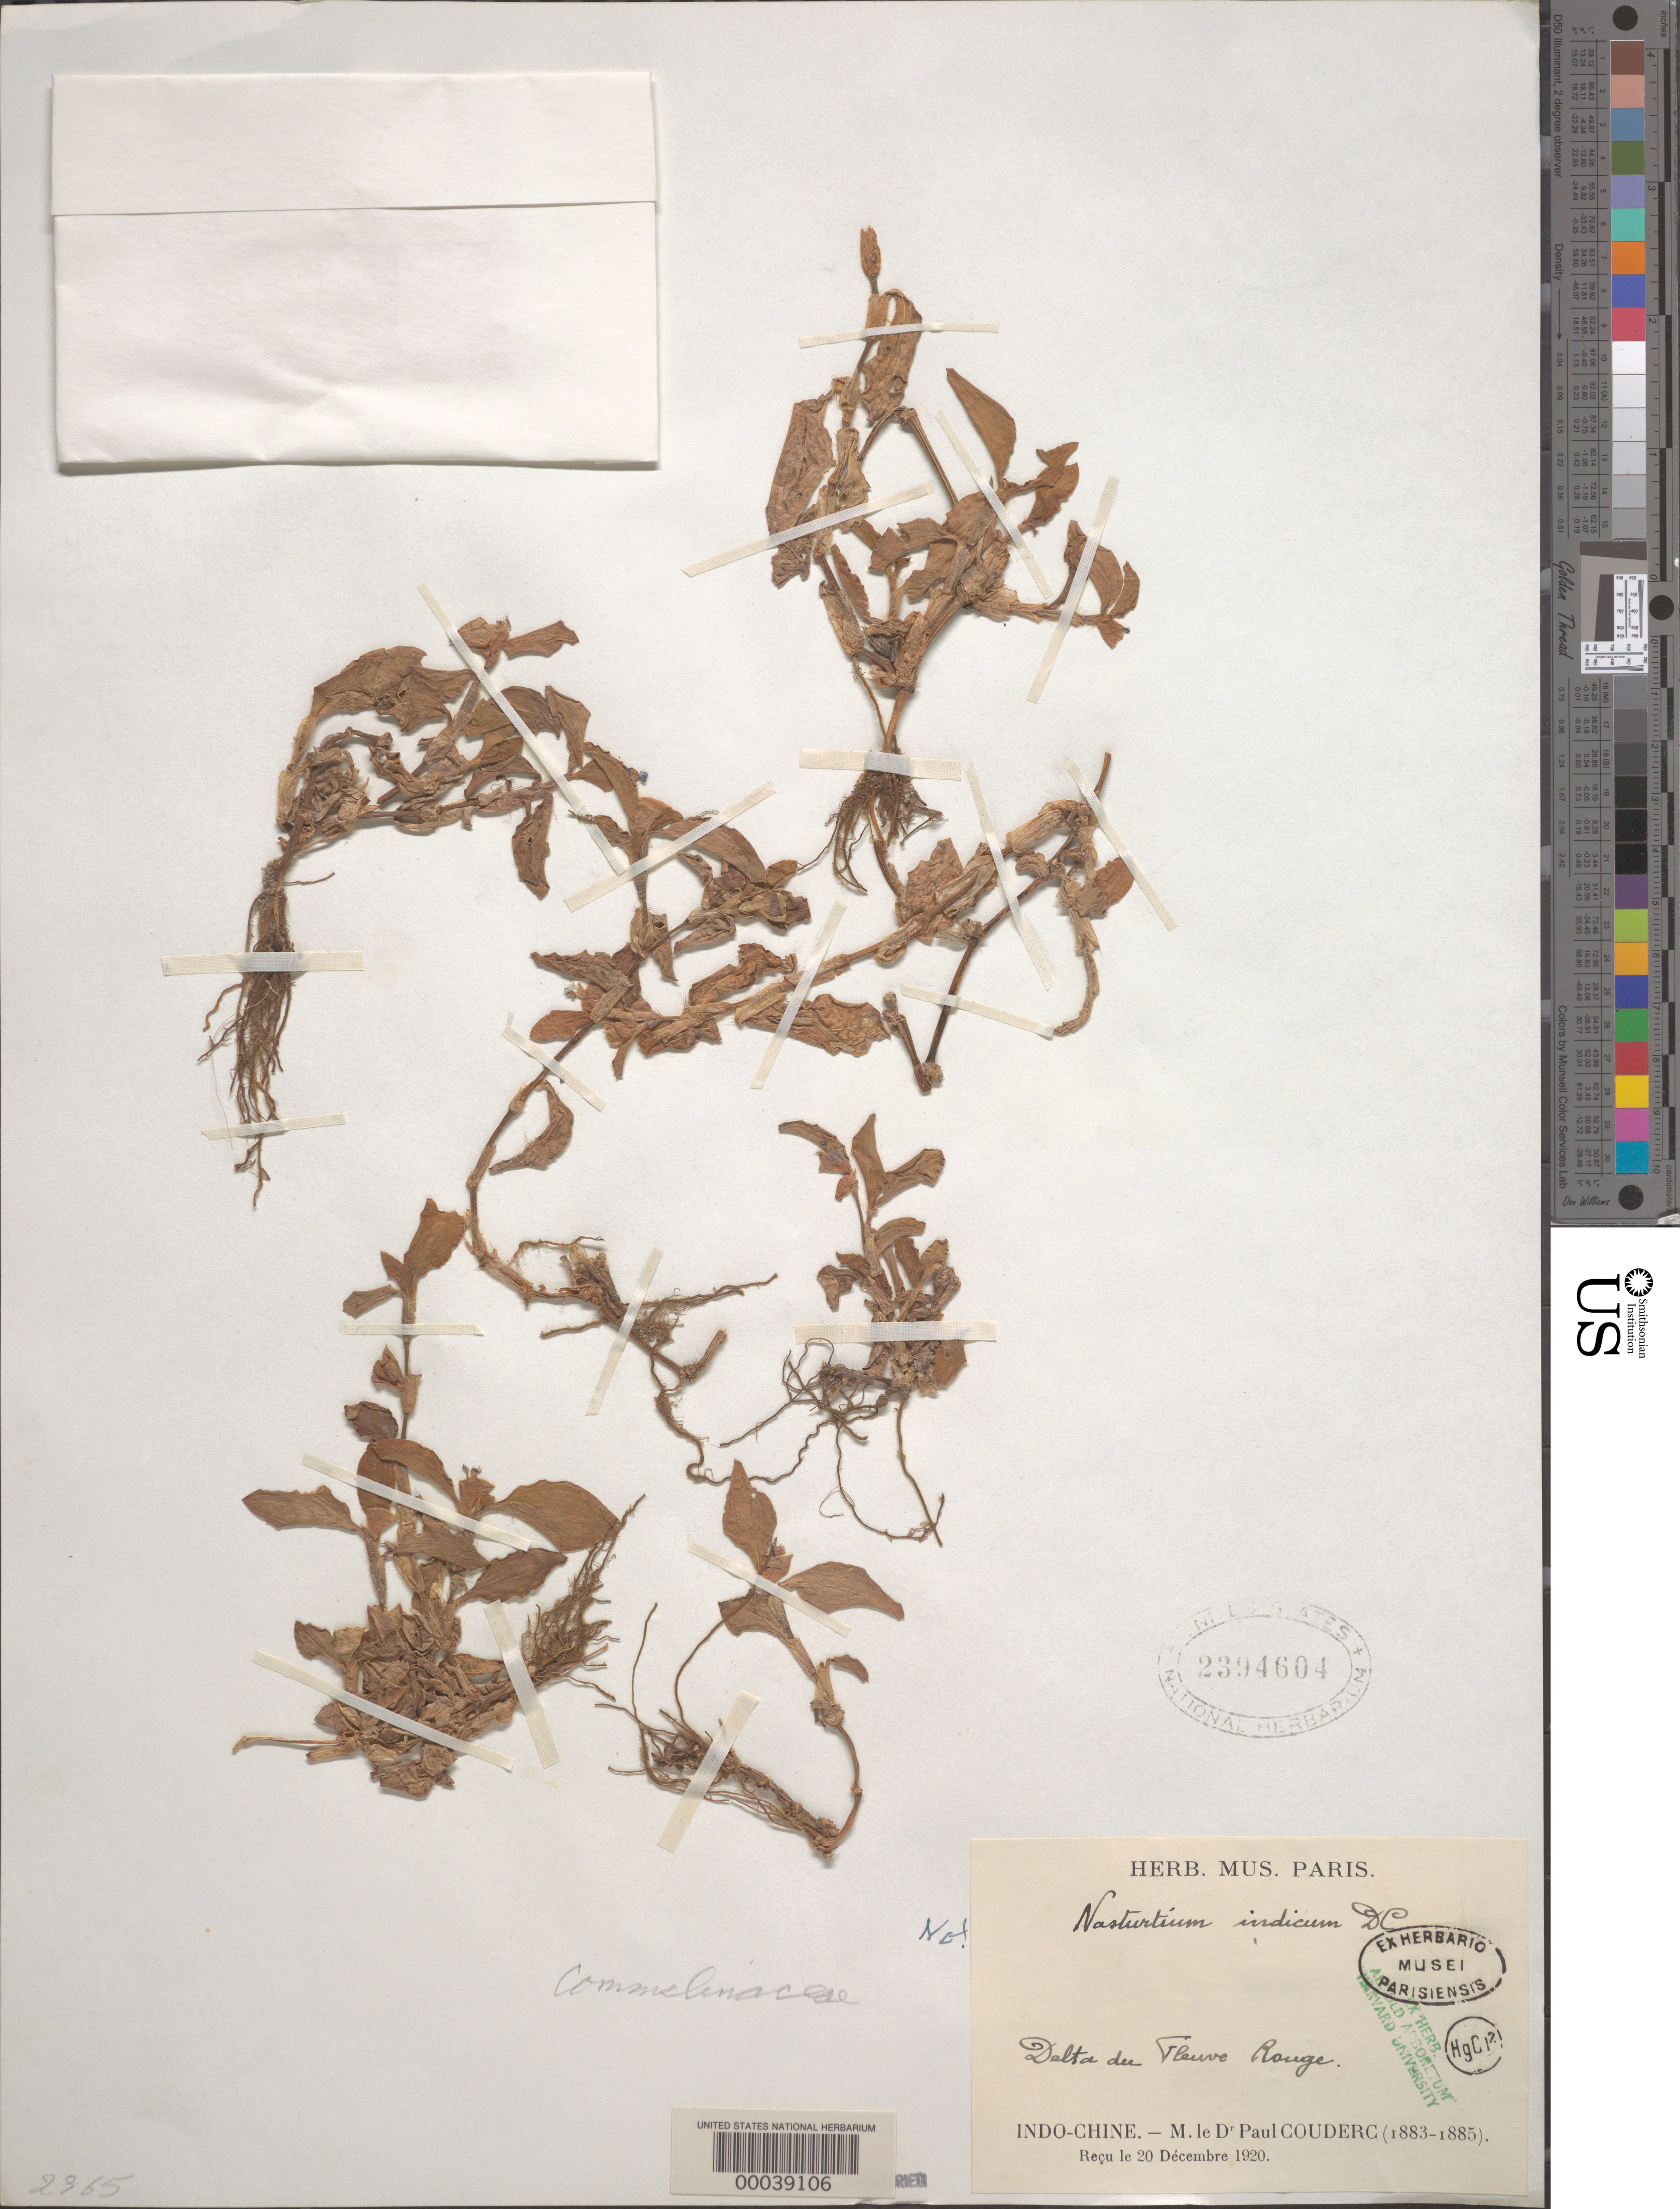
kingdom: Plantae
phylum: Tracheophyta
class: Liliopsida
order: Commelinales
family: Commelinaceae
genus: Commelina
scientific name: Commelina benghalensis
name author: L.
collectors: P. Couderc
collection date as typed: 20 Dec 1883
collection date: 1883-12-20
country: Vietnam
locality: Delta of red river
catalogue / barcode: US 2394604